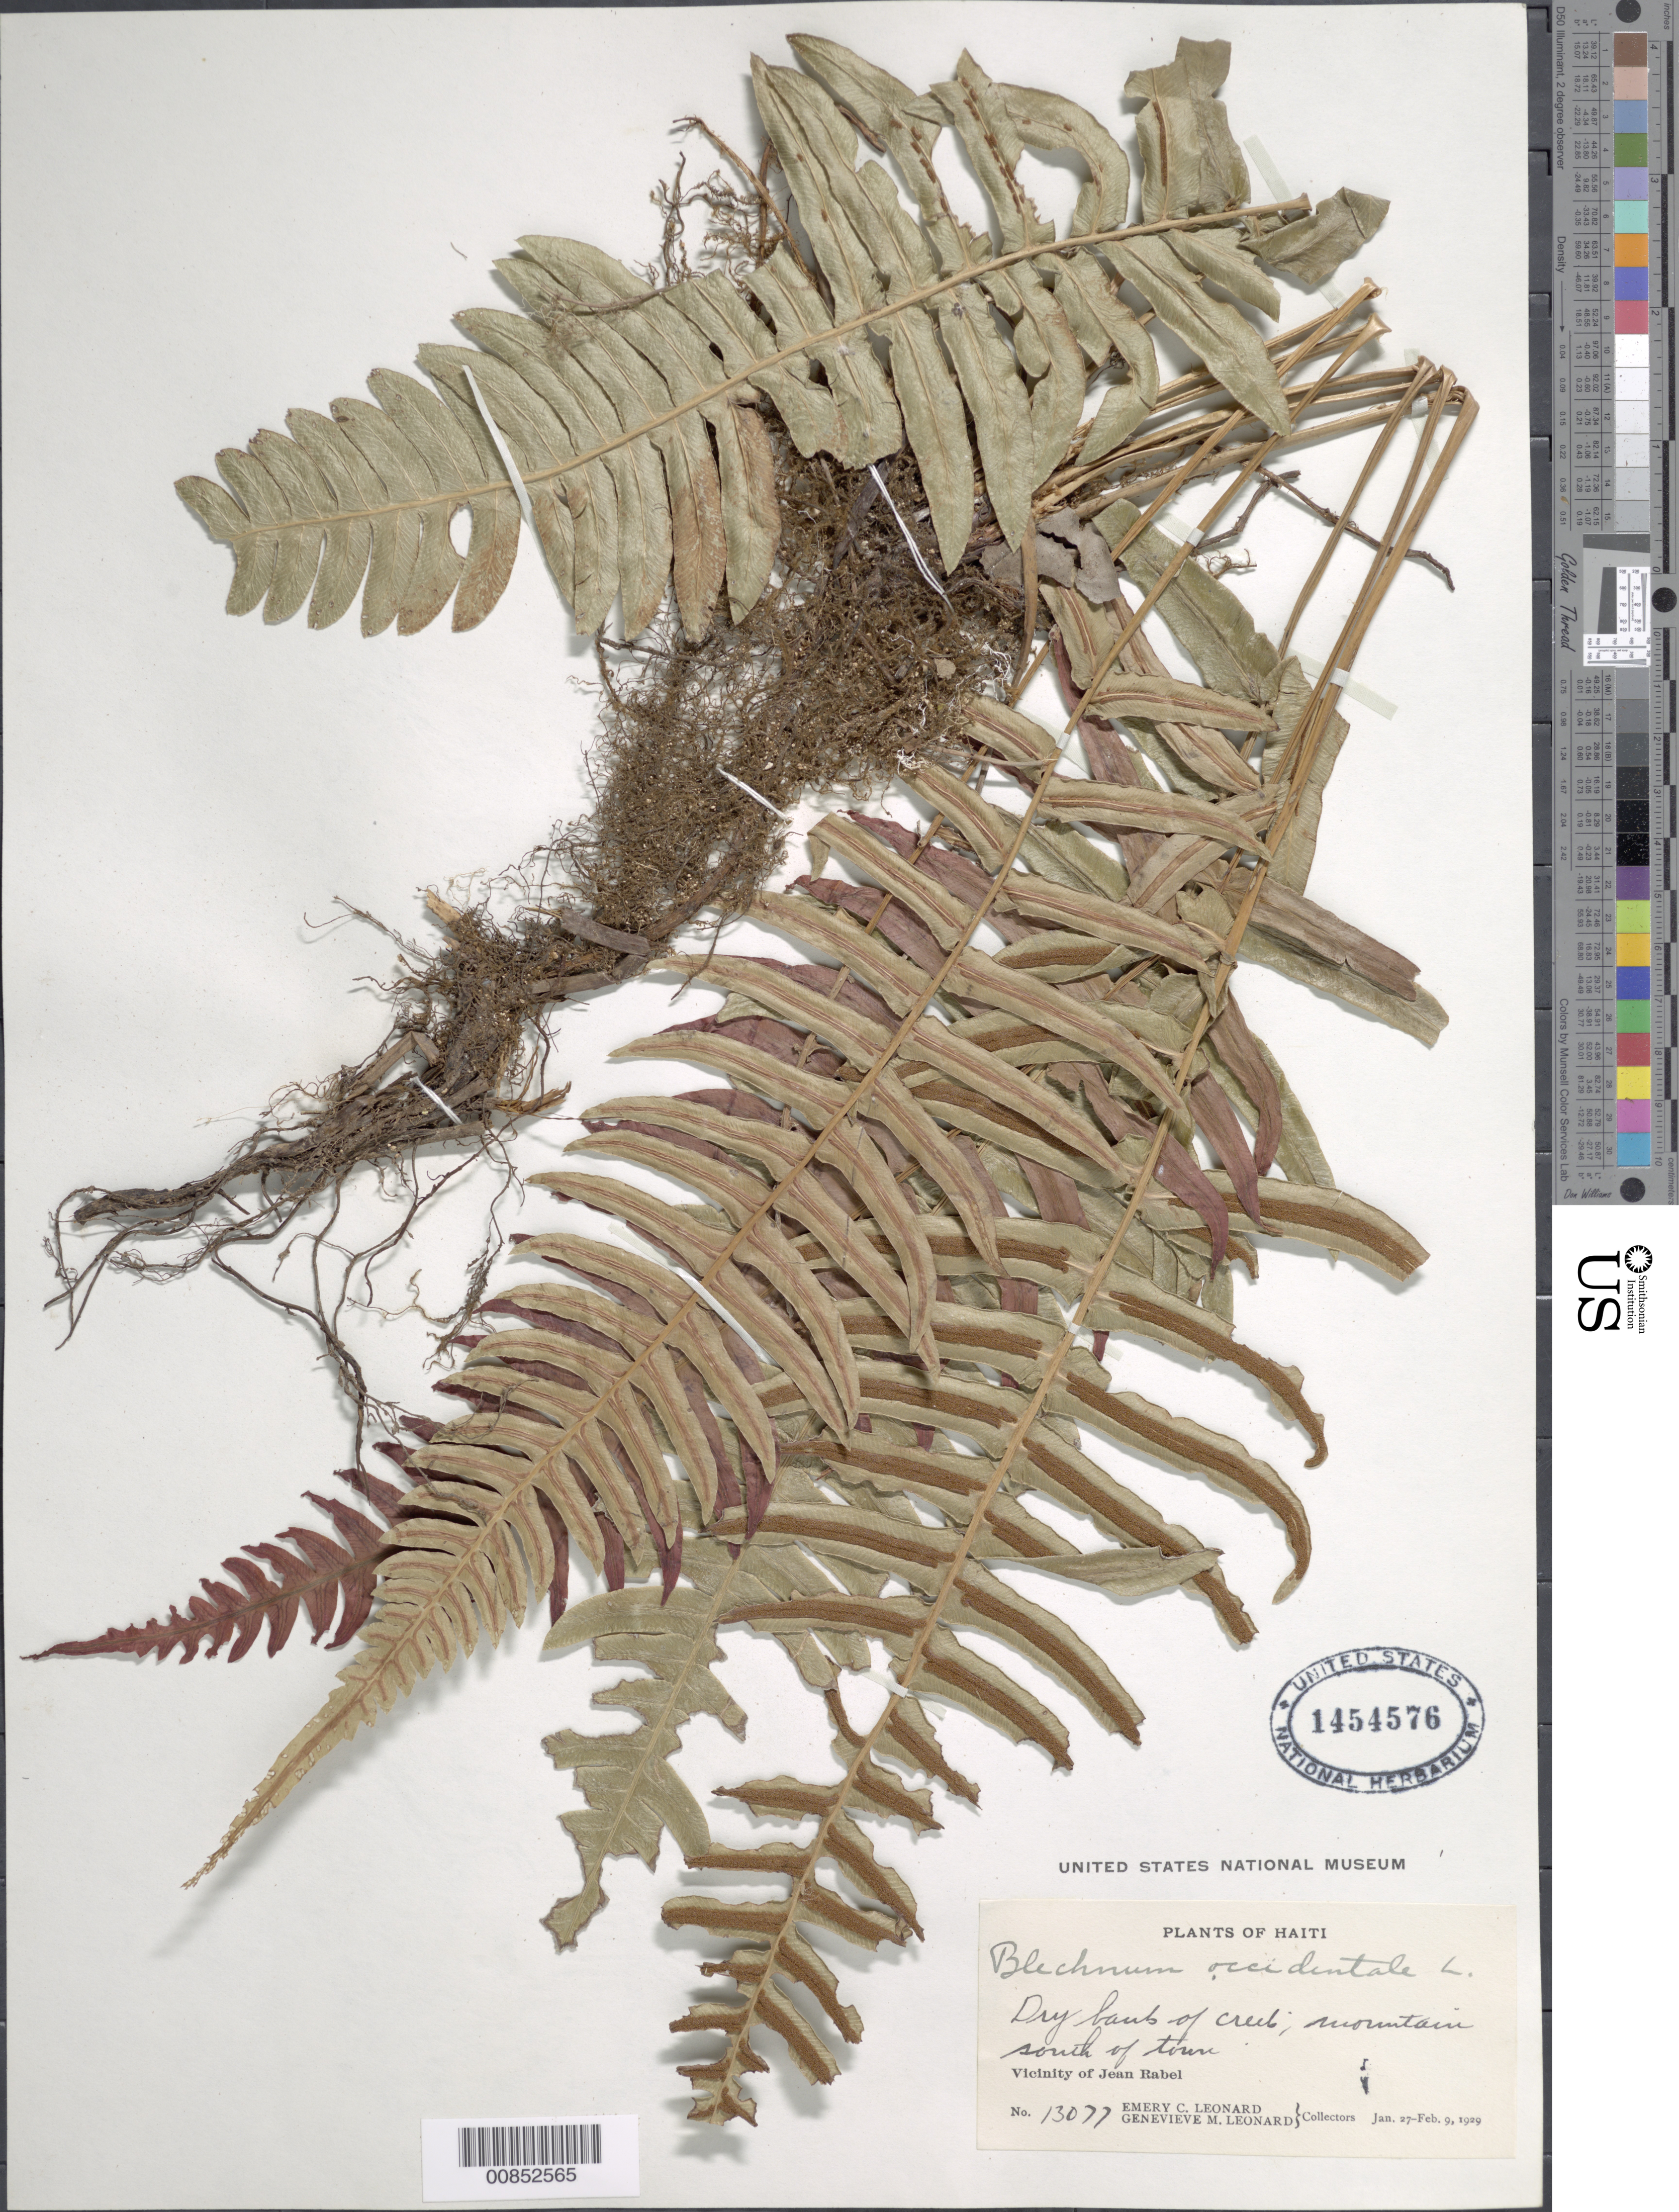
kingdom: Plantae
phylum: Tracheophyta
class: Polypodiopsida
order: Polypodiales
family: Blechnaceae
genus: Blechnum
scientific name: Blechnum glandulosum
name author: Link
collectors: E. C. Leonard & G. M. Leonard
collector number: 13077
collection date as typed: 27 Jan 1929 to 09 Feb 1929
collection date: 1929-01-27/1929-02-09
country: Haiti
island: Hispaniola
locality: Jean Rabel, S of town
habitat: Dry bank of creek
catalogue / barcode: US 1454576